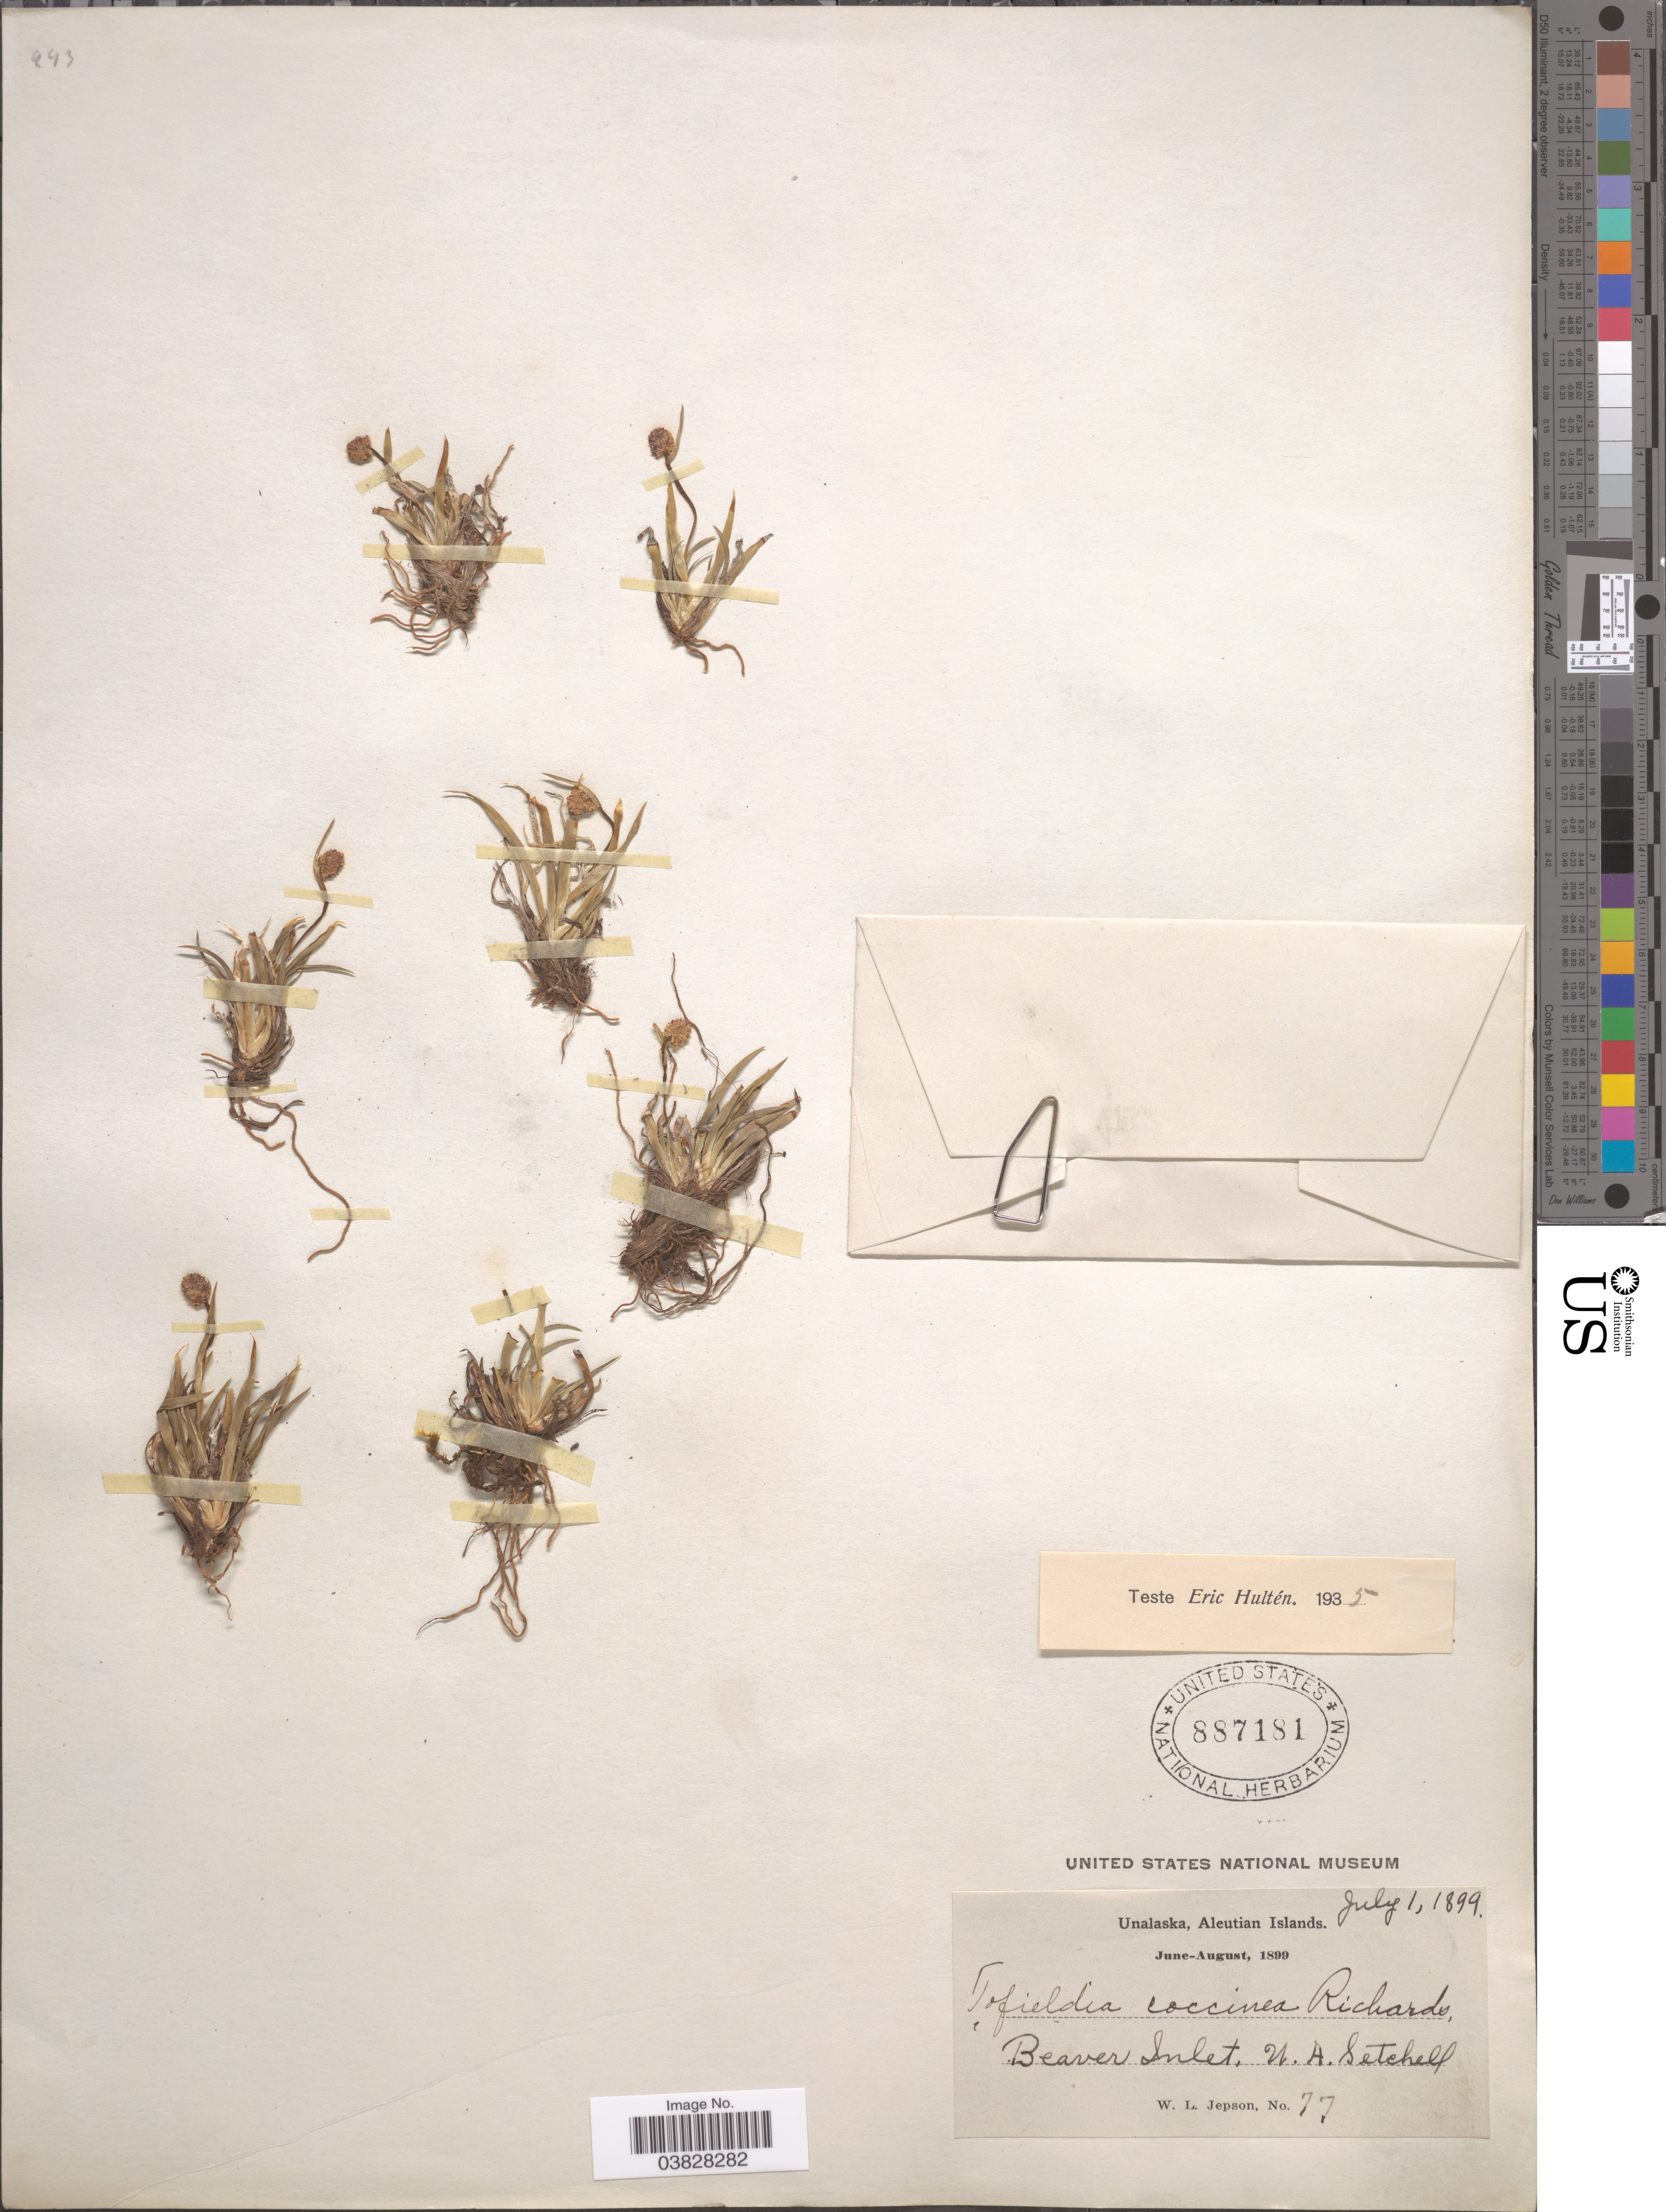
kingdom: Plantae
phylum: Tracheophyta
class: Liliopsida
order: Alismatales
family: Tofieldiaceae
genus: Tofieldia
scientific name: Tofieldia coccinea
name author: Richardson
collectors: W. Setchell & W. L. Jepson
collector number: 77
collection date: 1899-07-01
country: United States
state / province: Alaska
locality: Unalaska, Aleutian Islands. Beaver Inlet.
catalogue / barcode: US 887181